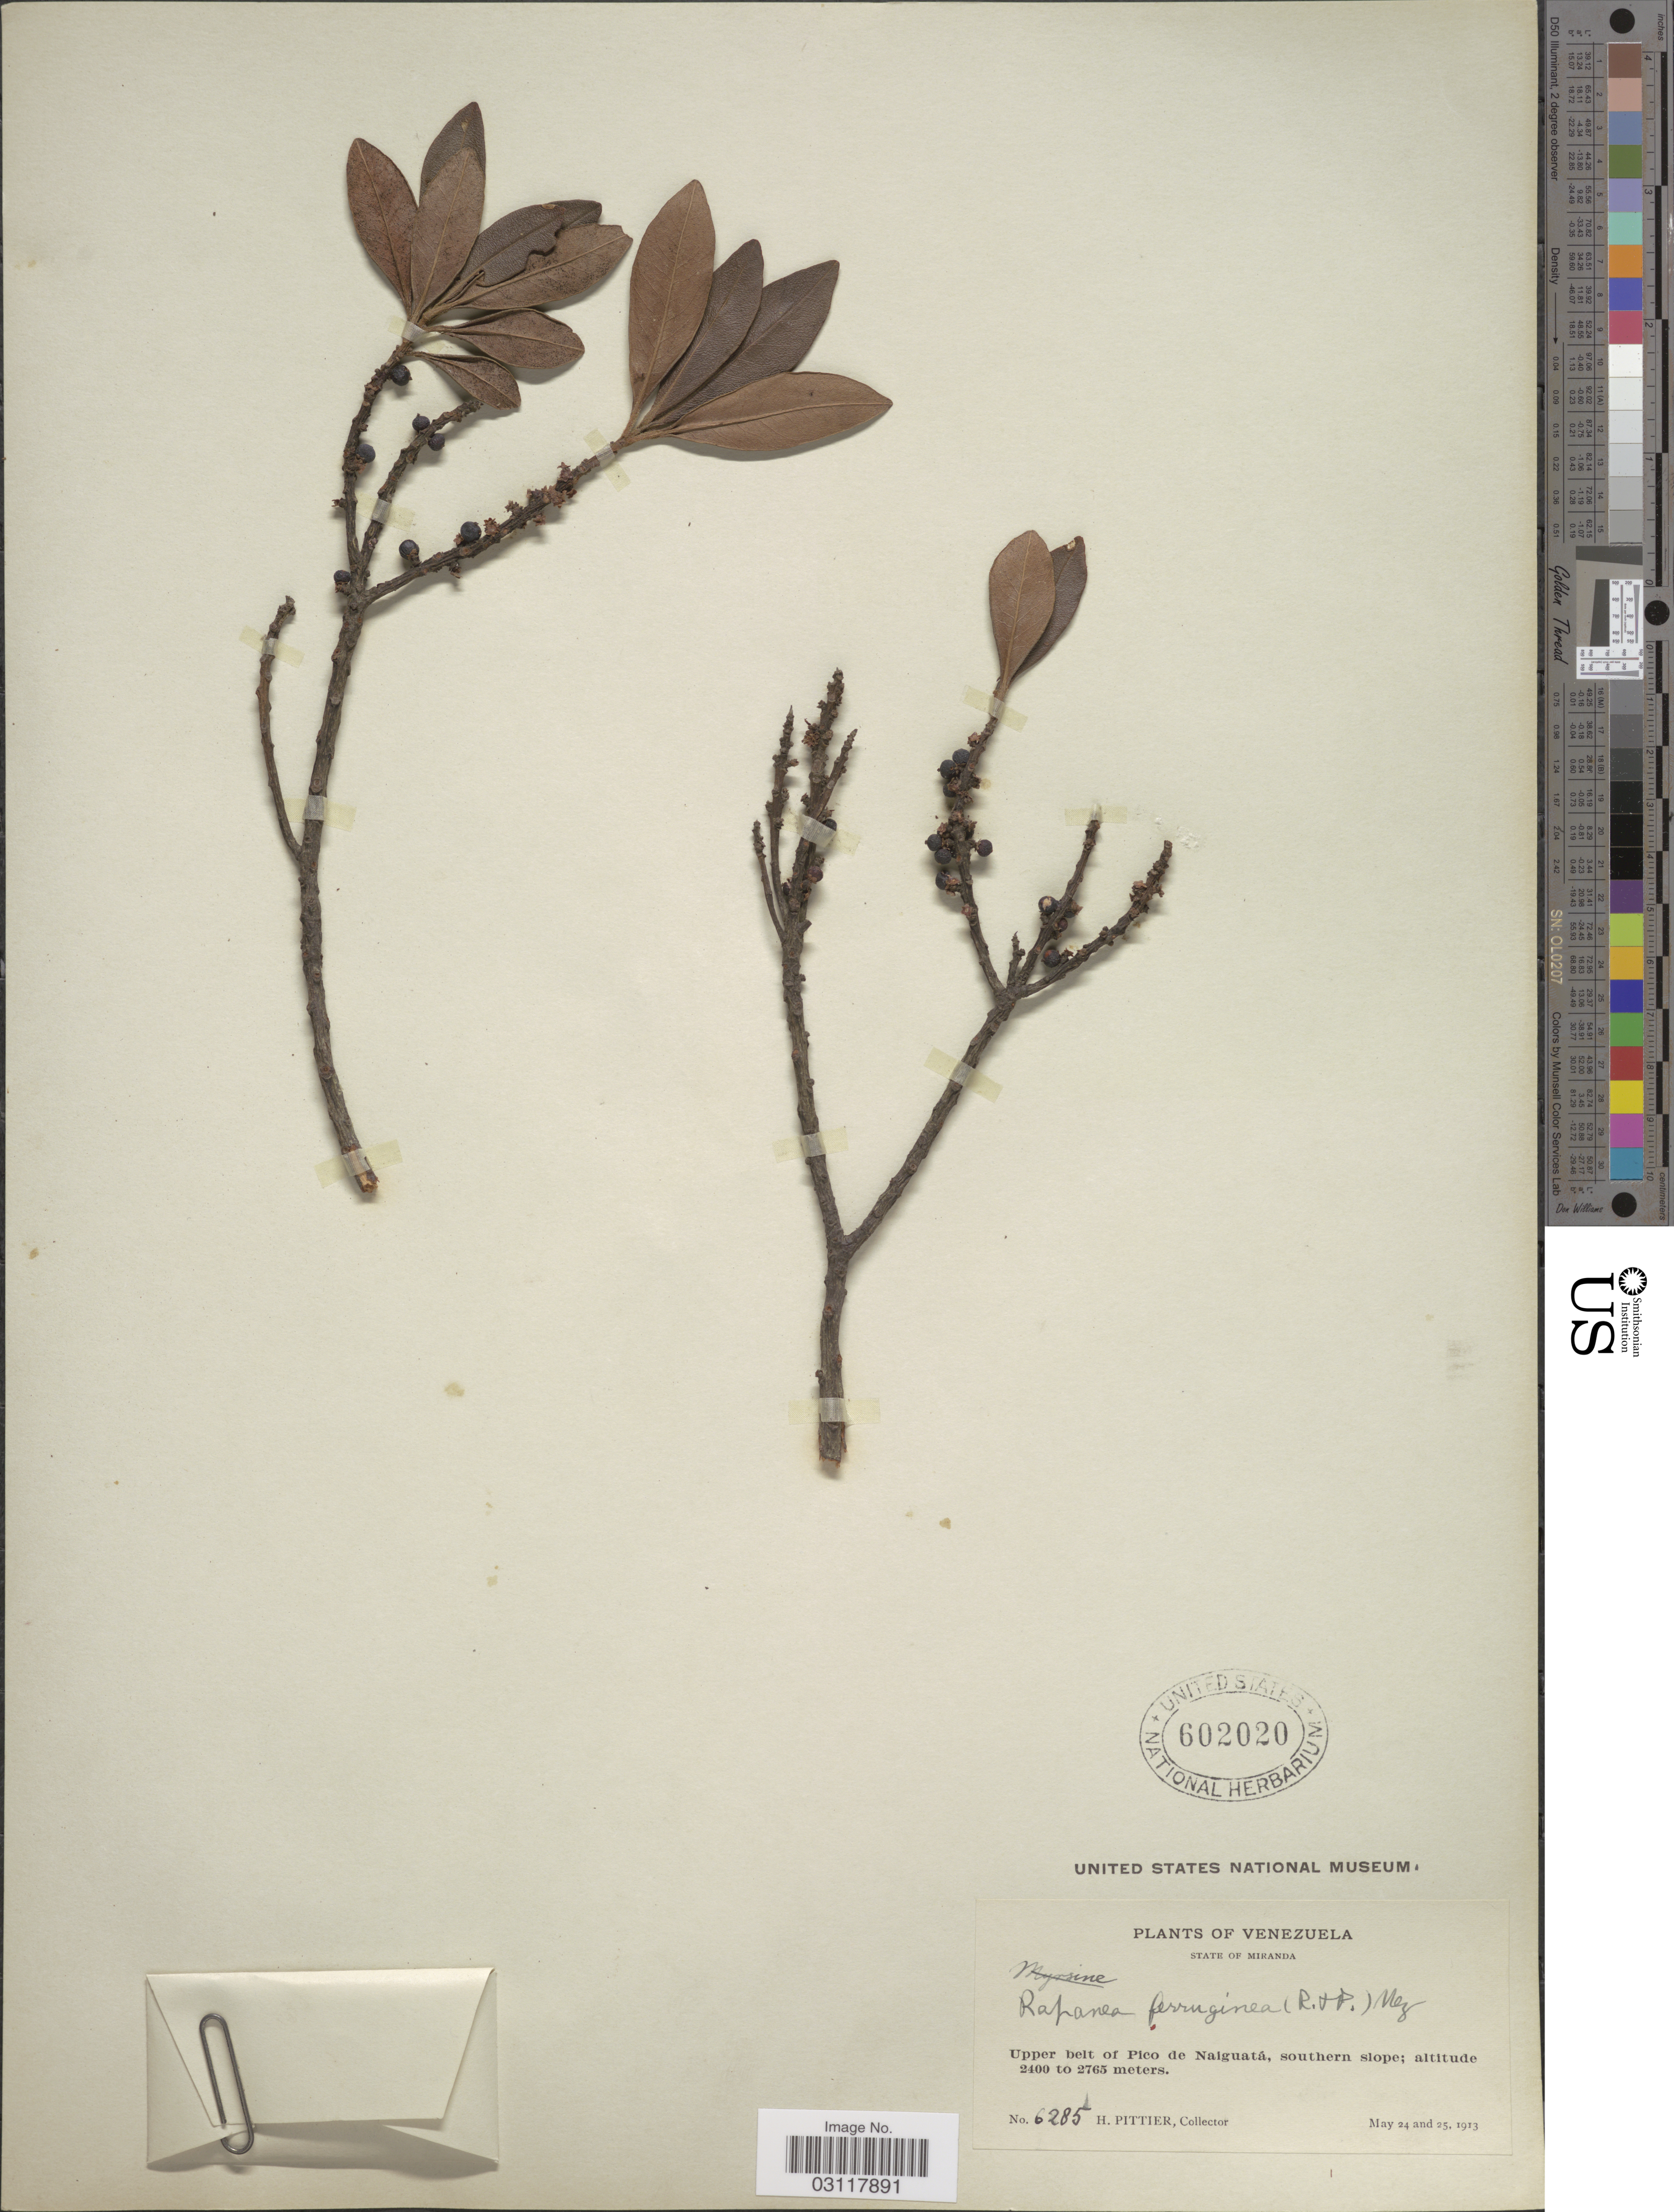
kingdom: Plantae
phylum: Tracheophyta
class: Magnoliopsida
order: Ericales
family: Primulaceae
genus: Rapanea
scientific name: Rapanea ferruginea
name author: (Ruiz & Pav.) Mez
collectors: H. F. Pittier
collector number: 6285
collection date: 1913-05-24/1913-05-25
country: Venezuela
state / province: Miranda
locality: Upper belt of Pico de Naiguatá, southern slope.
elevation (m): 2400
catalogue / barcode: US 602020